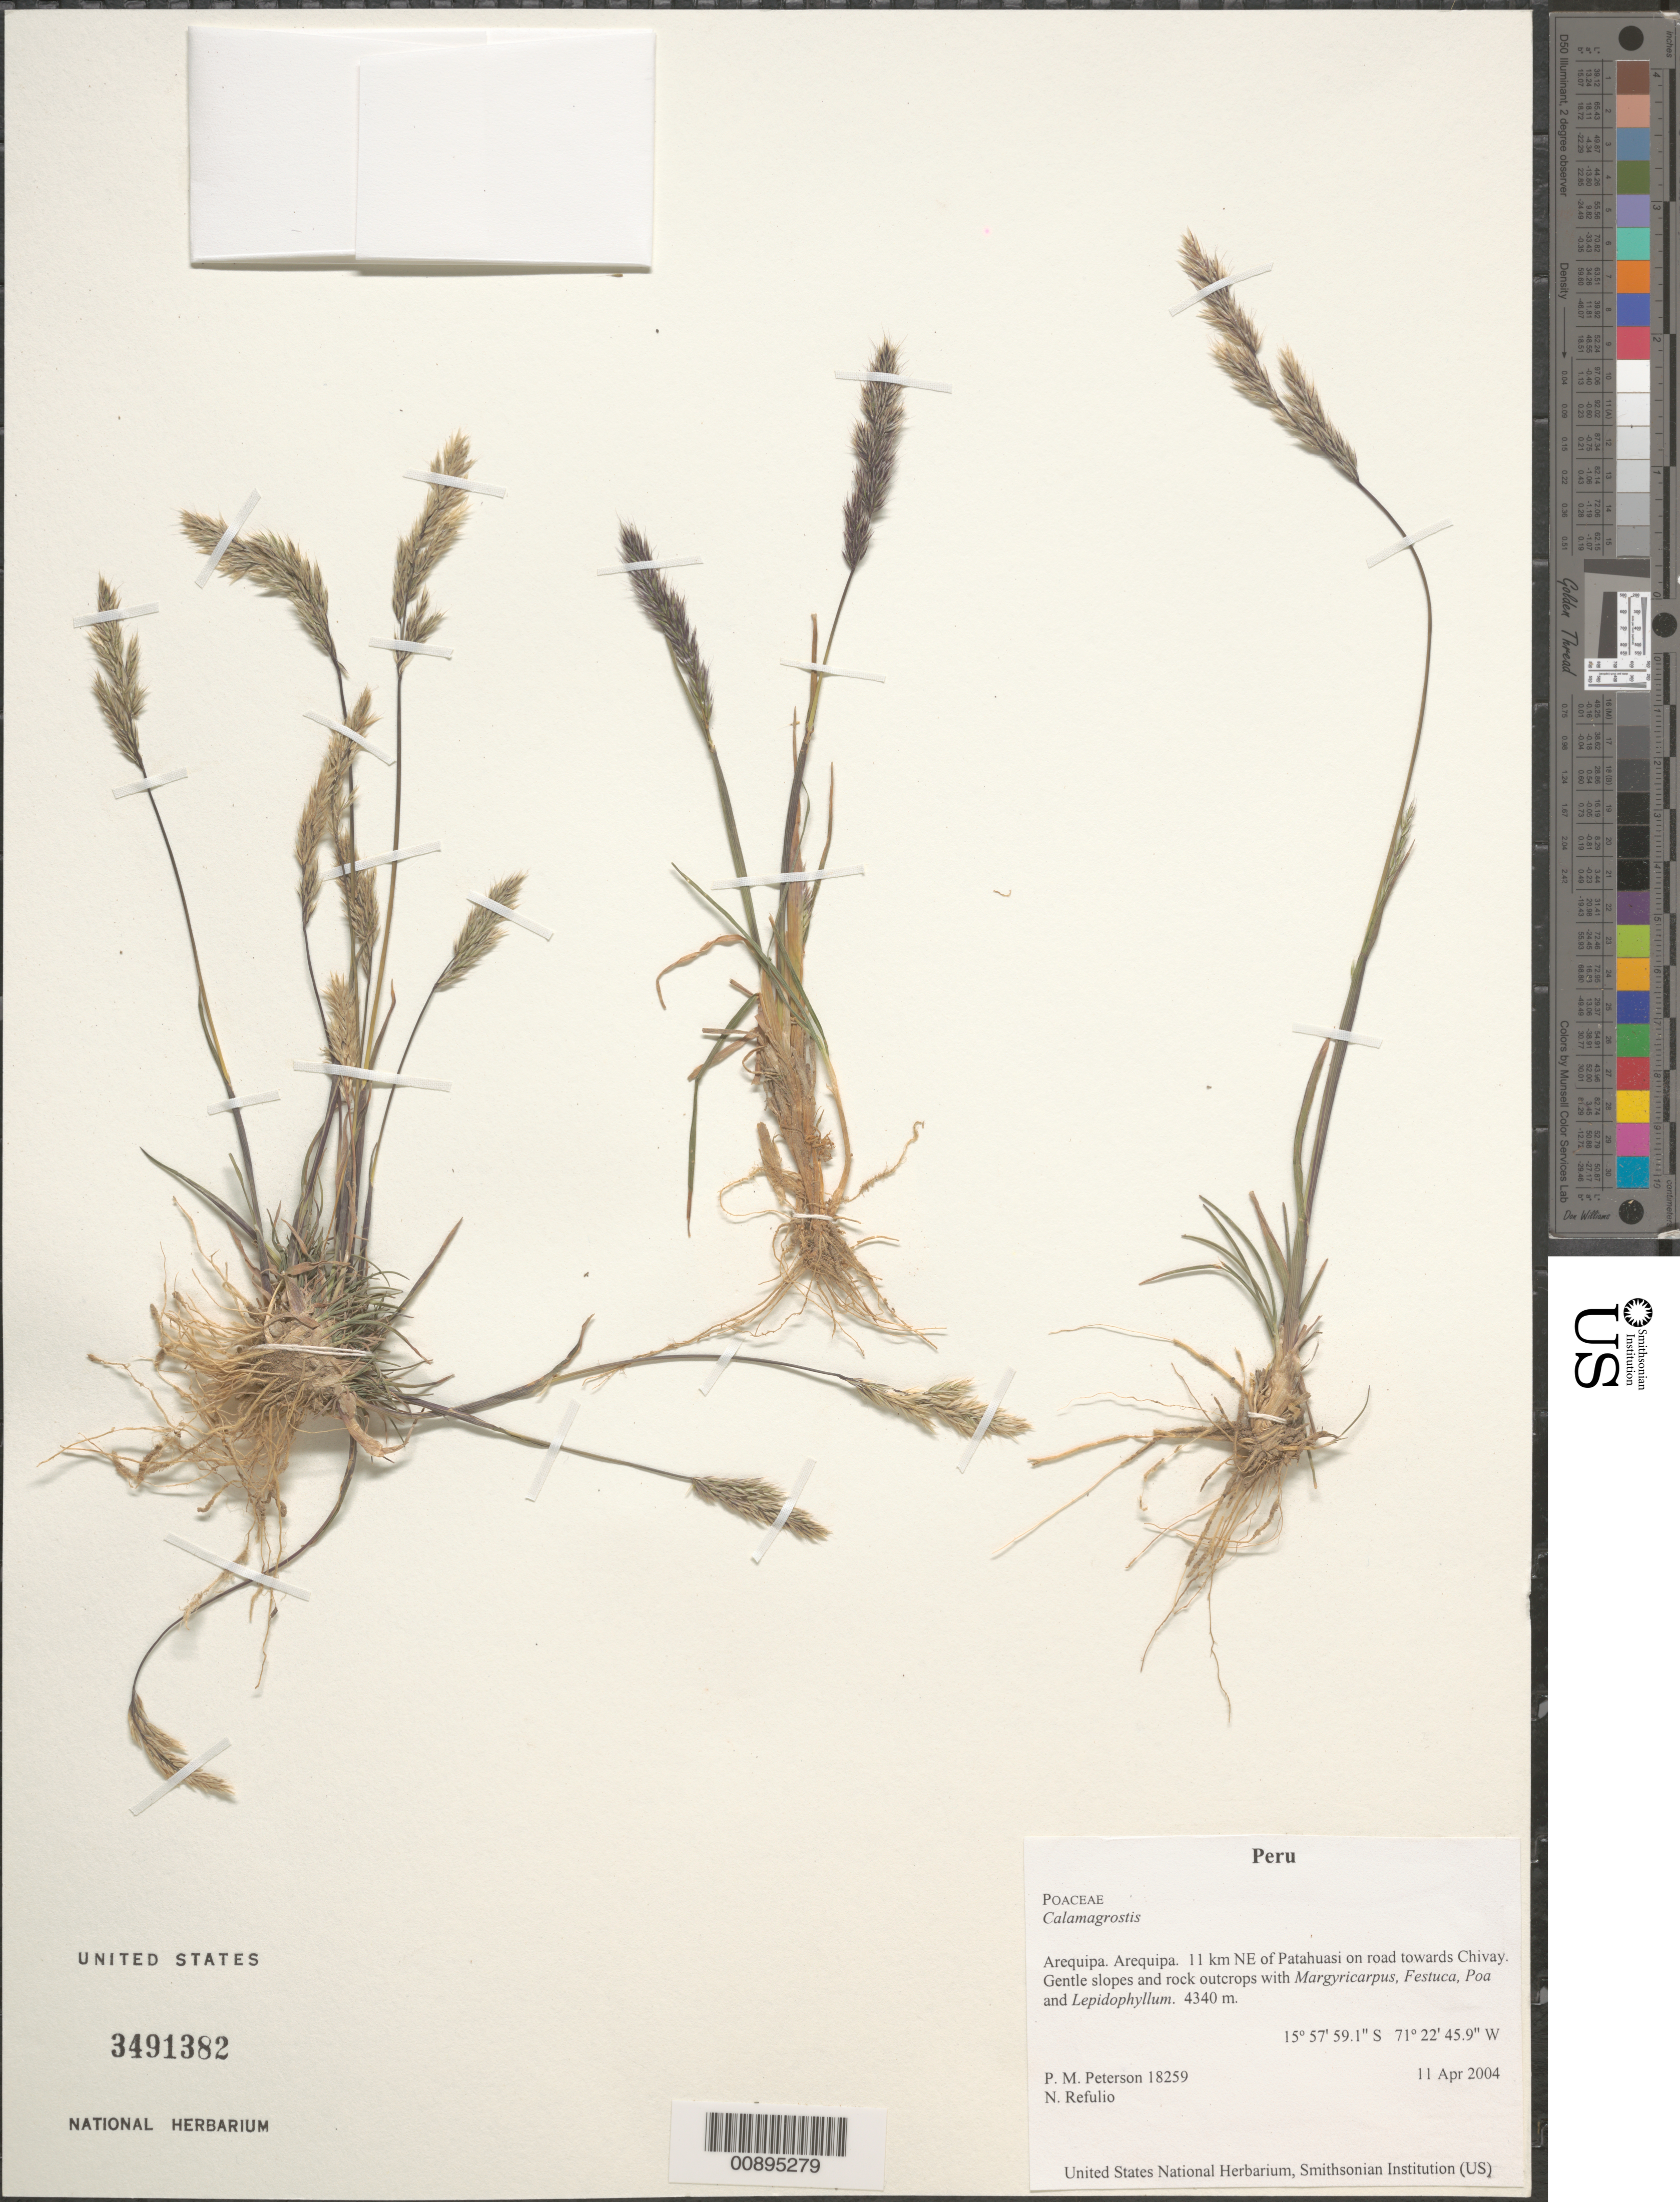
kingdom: Plantae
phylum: Tracheophyta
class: Liliopsida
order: Poales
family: Poaceae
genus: Calamagrostis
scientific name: Calamagrostis sp.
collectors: P. M. Peterson & N. Refulio-Rodríguez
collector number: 18259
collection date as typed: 11 Apr 2004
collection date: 2004-04-11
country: Peru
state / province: Arequipa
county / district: Arequipa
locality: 11 km NE of Patahuasi on road towards Chivay. Gentle slopes and rock outcrops with Margyricarpus, Festuca, Poa and Lepidophyllum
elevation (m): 4340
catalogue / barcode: US 3491382